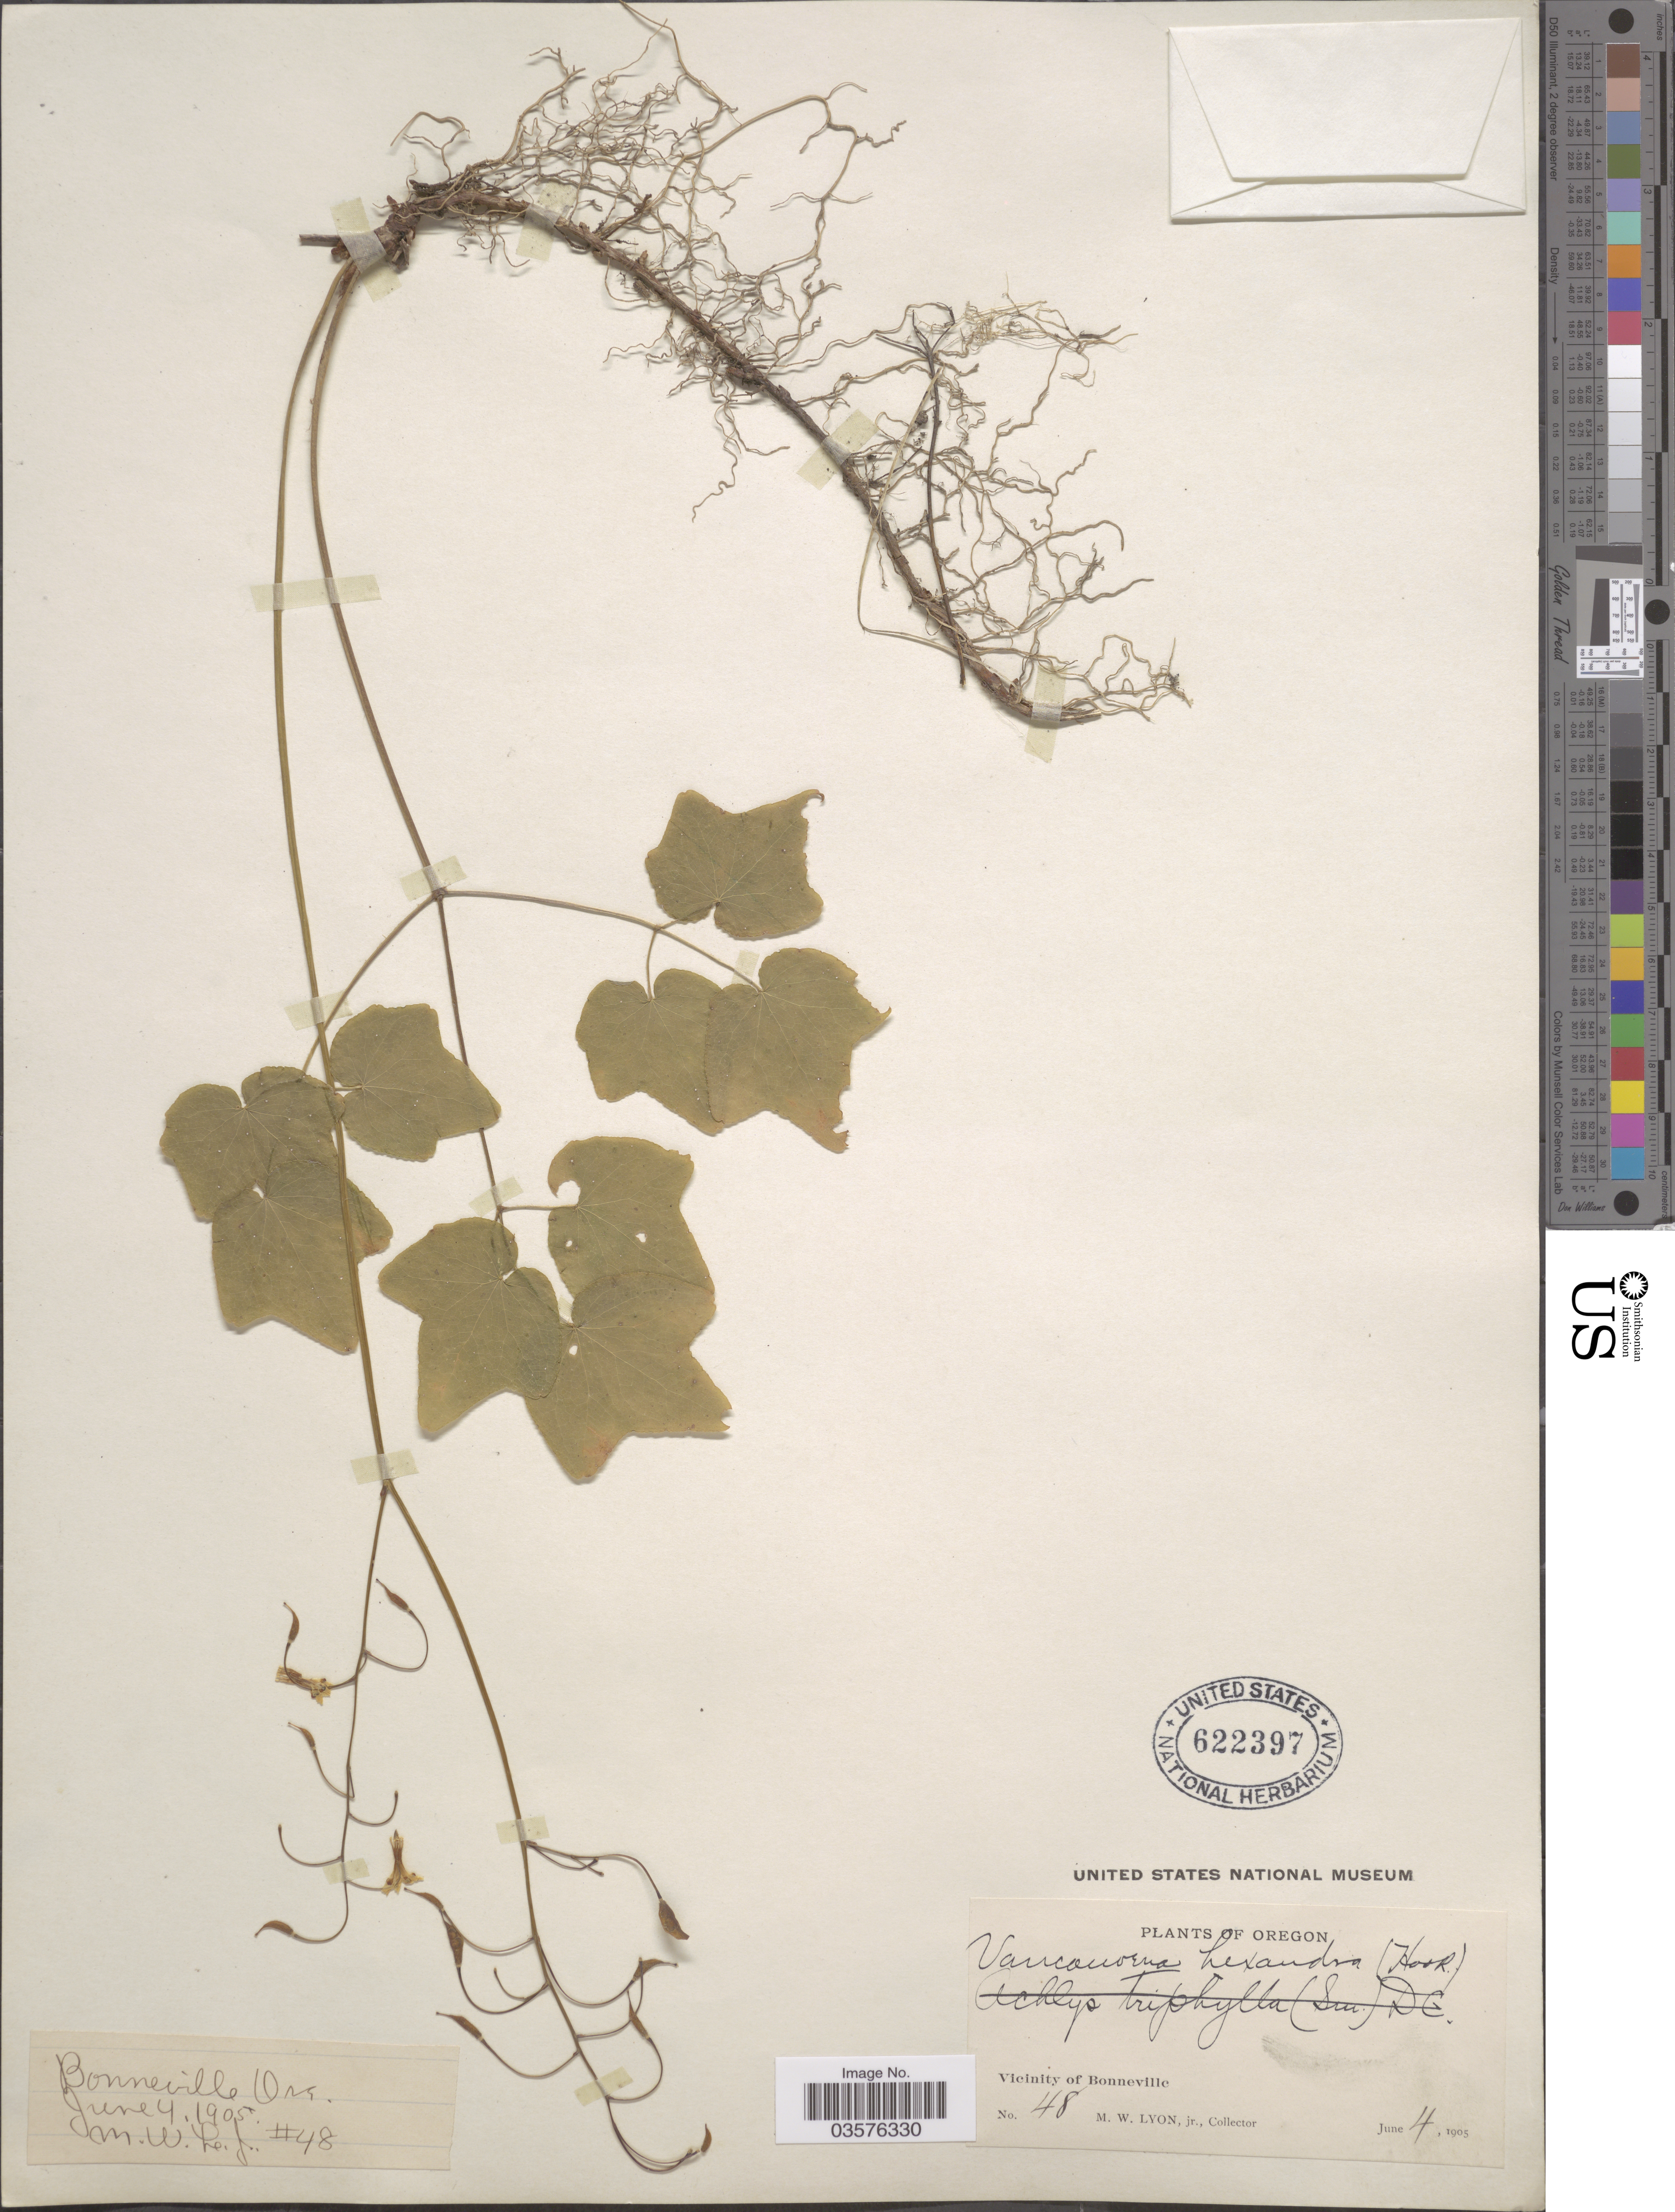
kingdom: Plantae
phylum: Tracheophyta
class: Magnoliopsida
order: Ranunculales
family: Berberidaceae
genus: Vancouveria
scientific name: Vancouveria hexandra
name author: (Hook.) C. Morren & Decne.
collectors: M. Lyon Jr.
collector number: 48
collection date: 1905-06-04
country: United States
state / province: Oregon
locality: Vicinity of Bonneville.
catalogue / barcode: US 622397